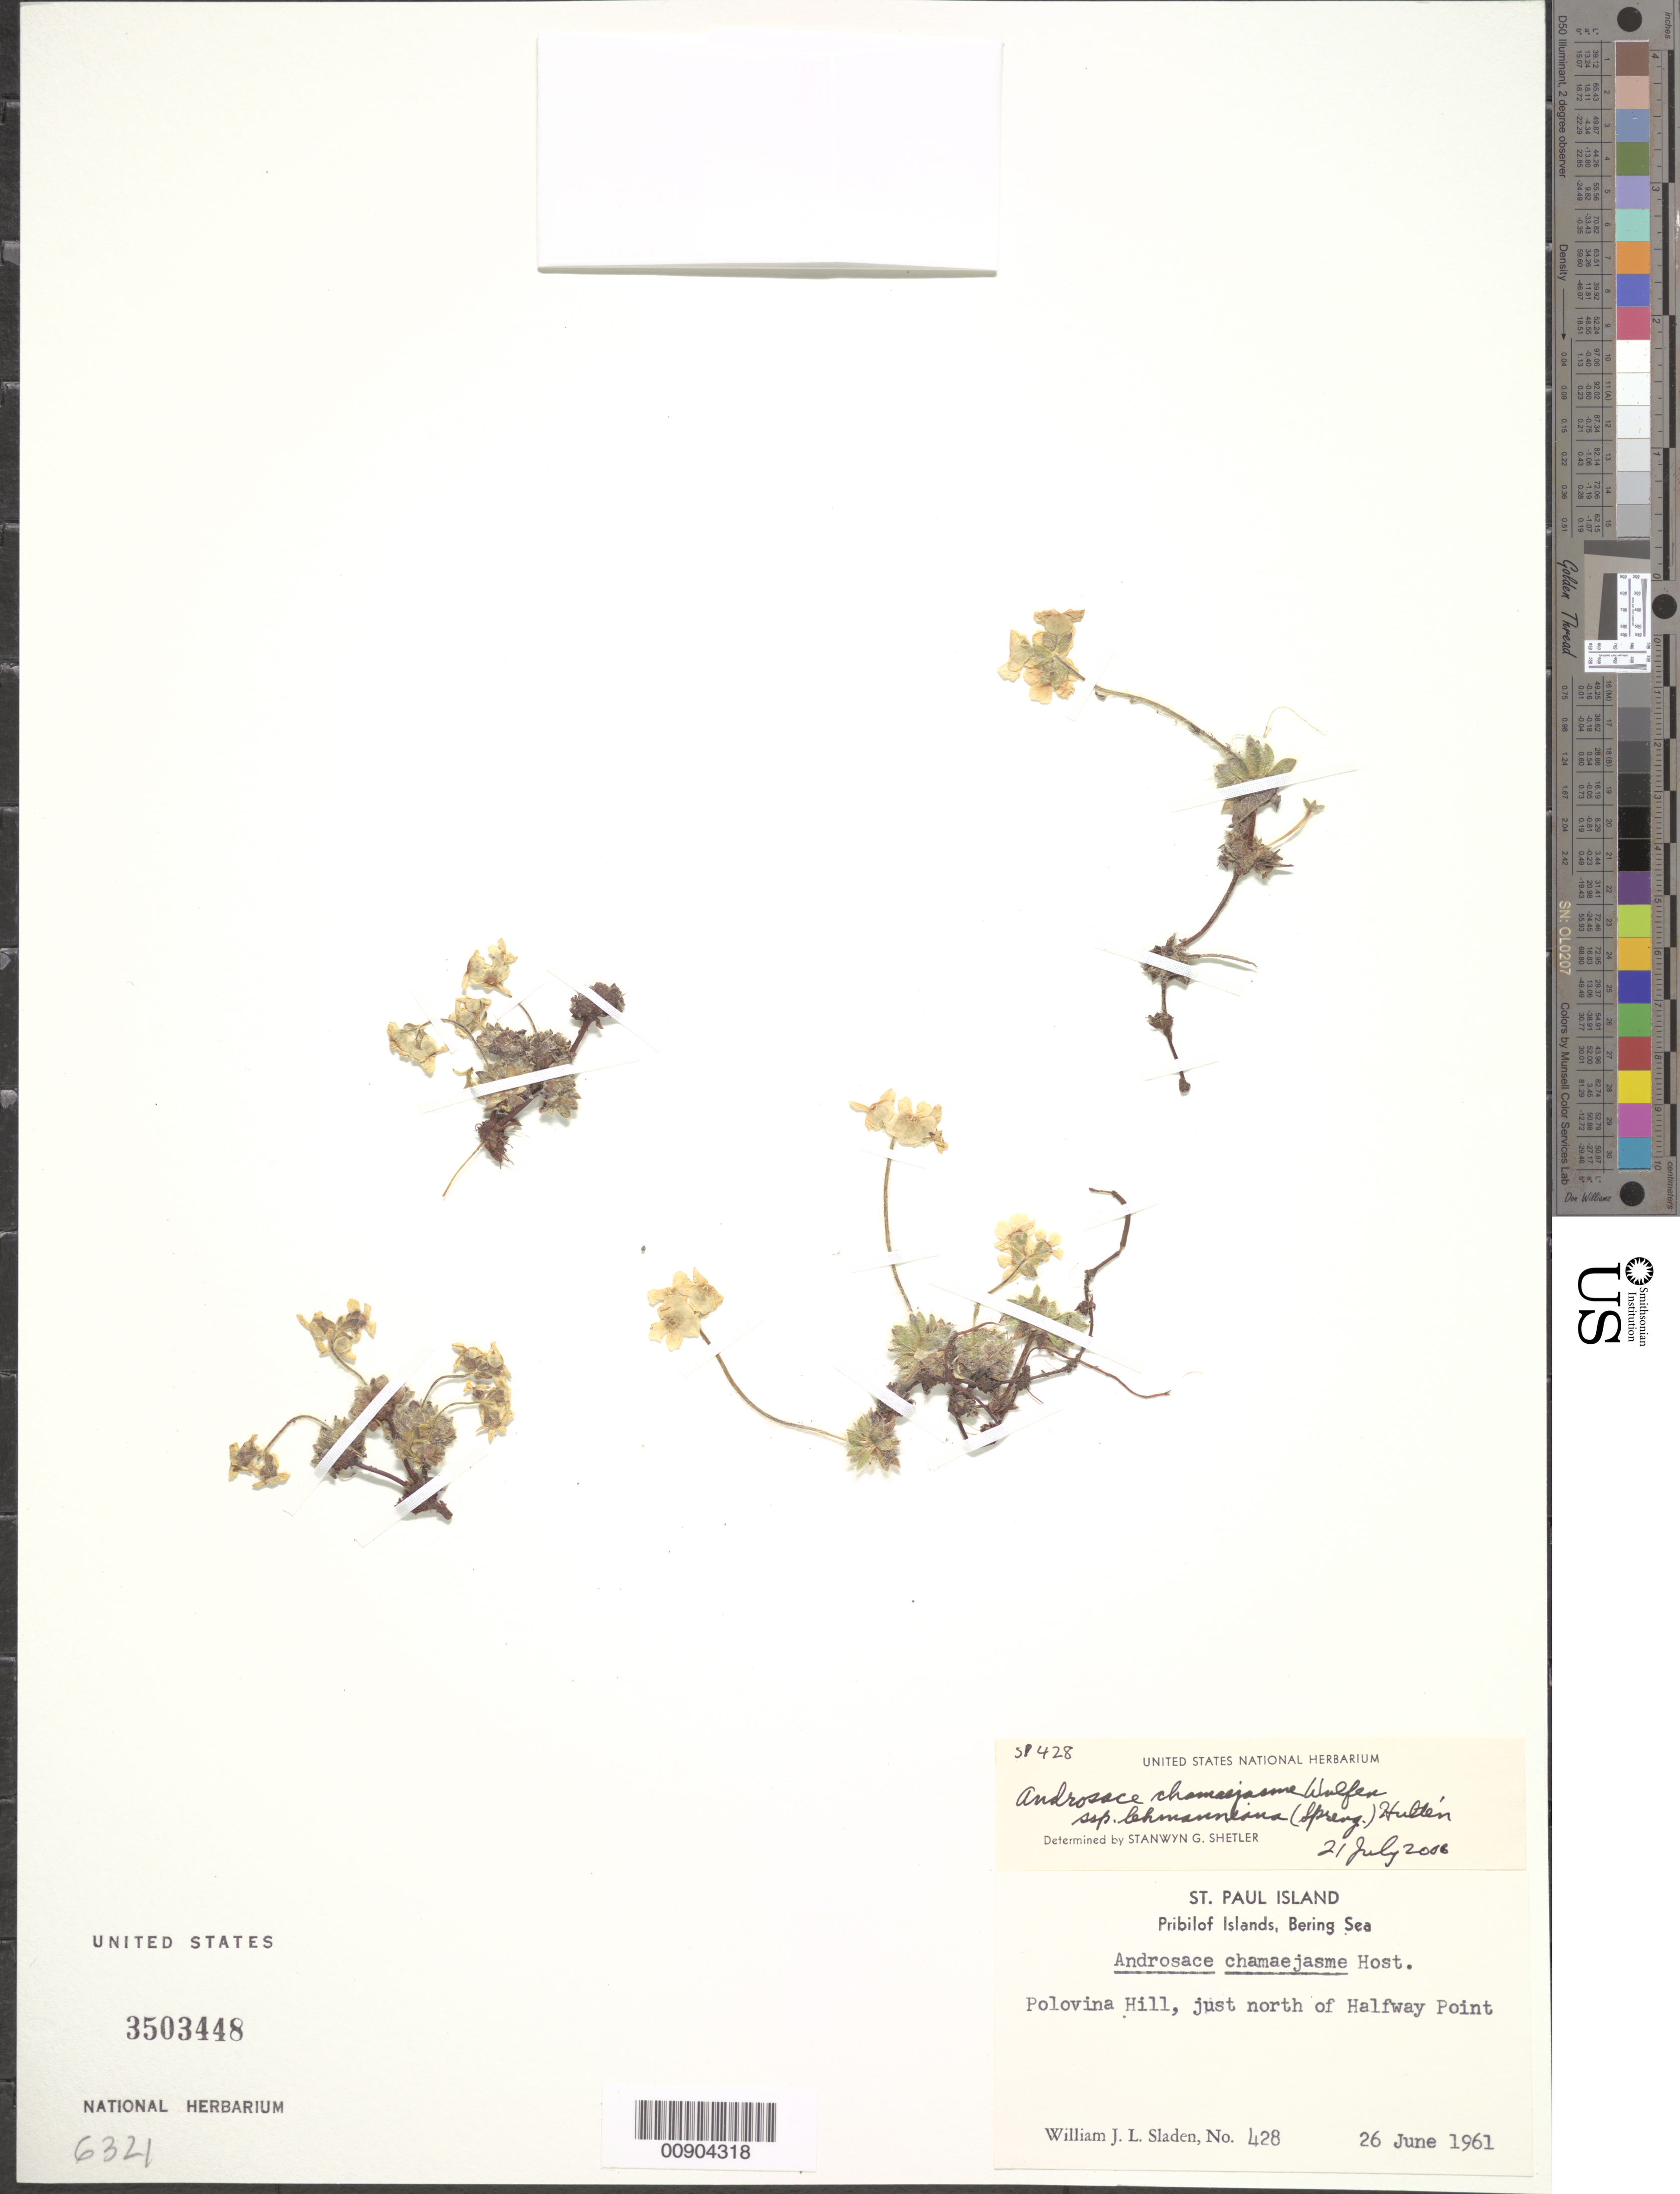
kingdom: Plantae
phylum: Tracheophyta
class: Magnoliopsida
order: Ericales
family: Primulaceae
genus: Androsace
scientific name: Androsace chamaejasme subsp. lehmanniana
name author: (Spreng.) Hultén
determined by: Shetler, Stanwyn G., (US), NMNH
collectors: W. Sladen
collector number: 428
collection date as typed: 26 Jun 1961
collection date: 1961-06-26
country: United States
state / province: Alaska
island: St. Paul Island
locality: Polovina Hill, just north of Halfway Point., Bering Sea, Pribilof Islands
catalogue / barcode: US 3503448